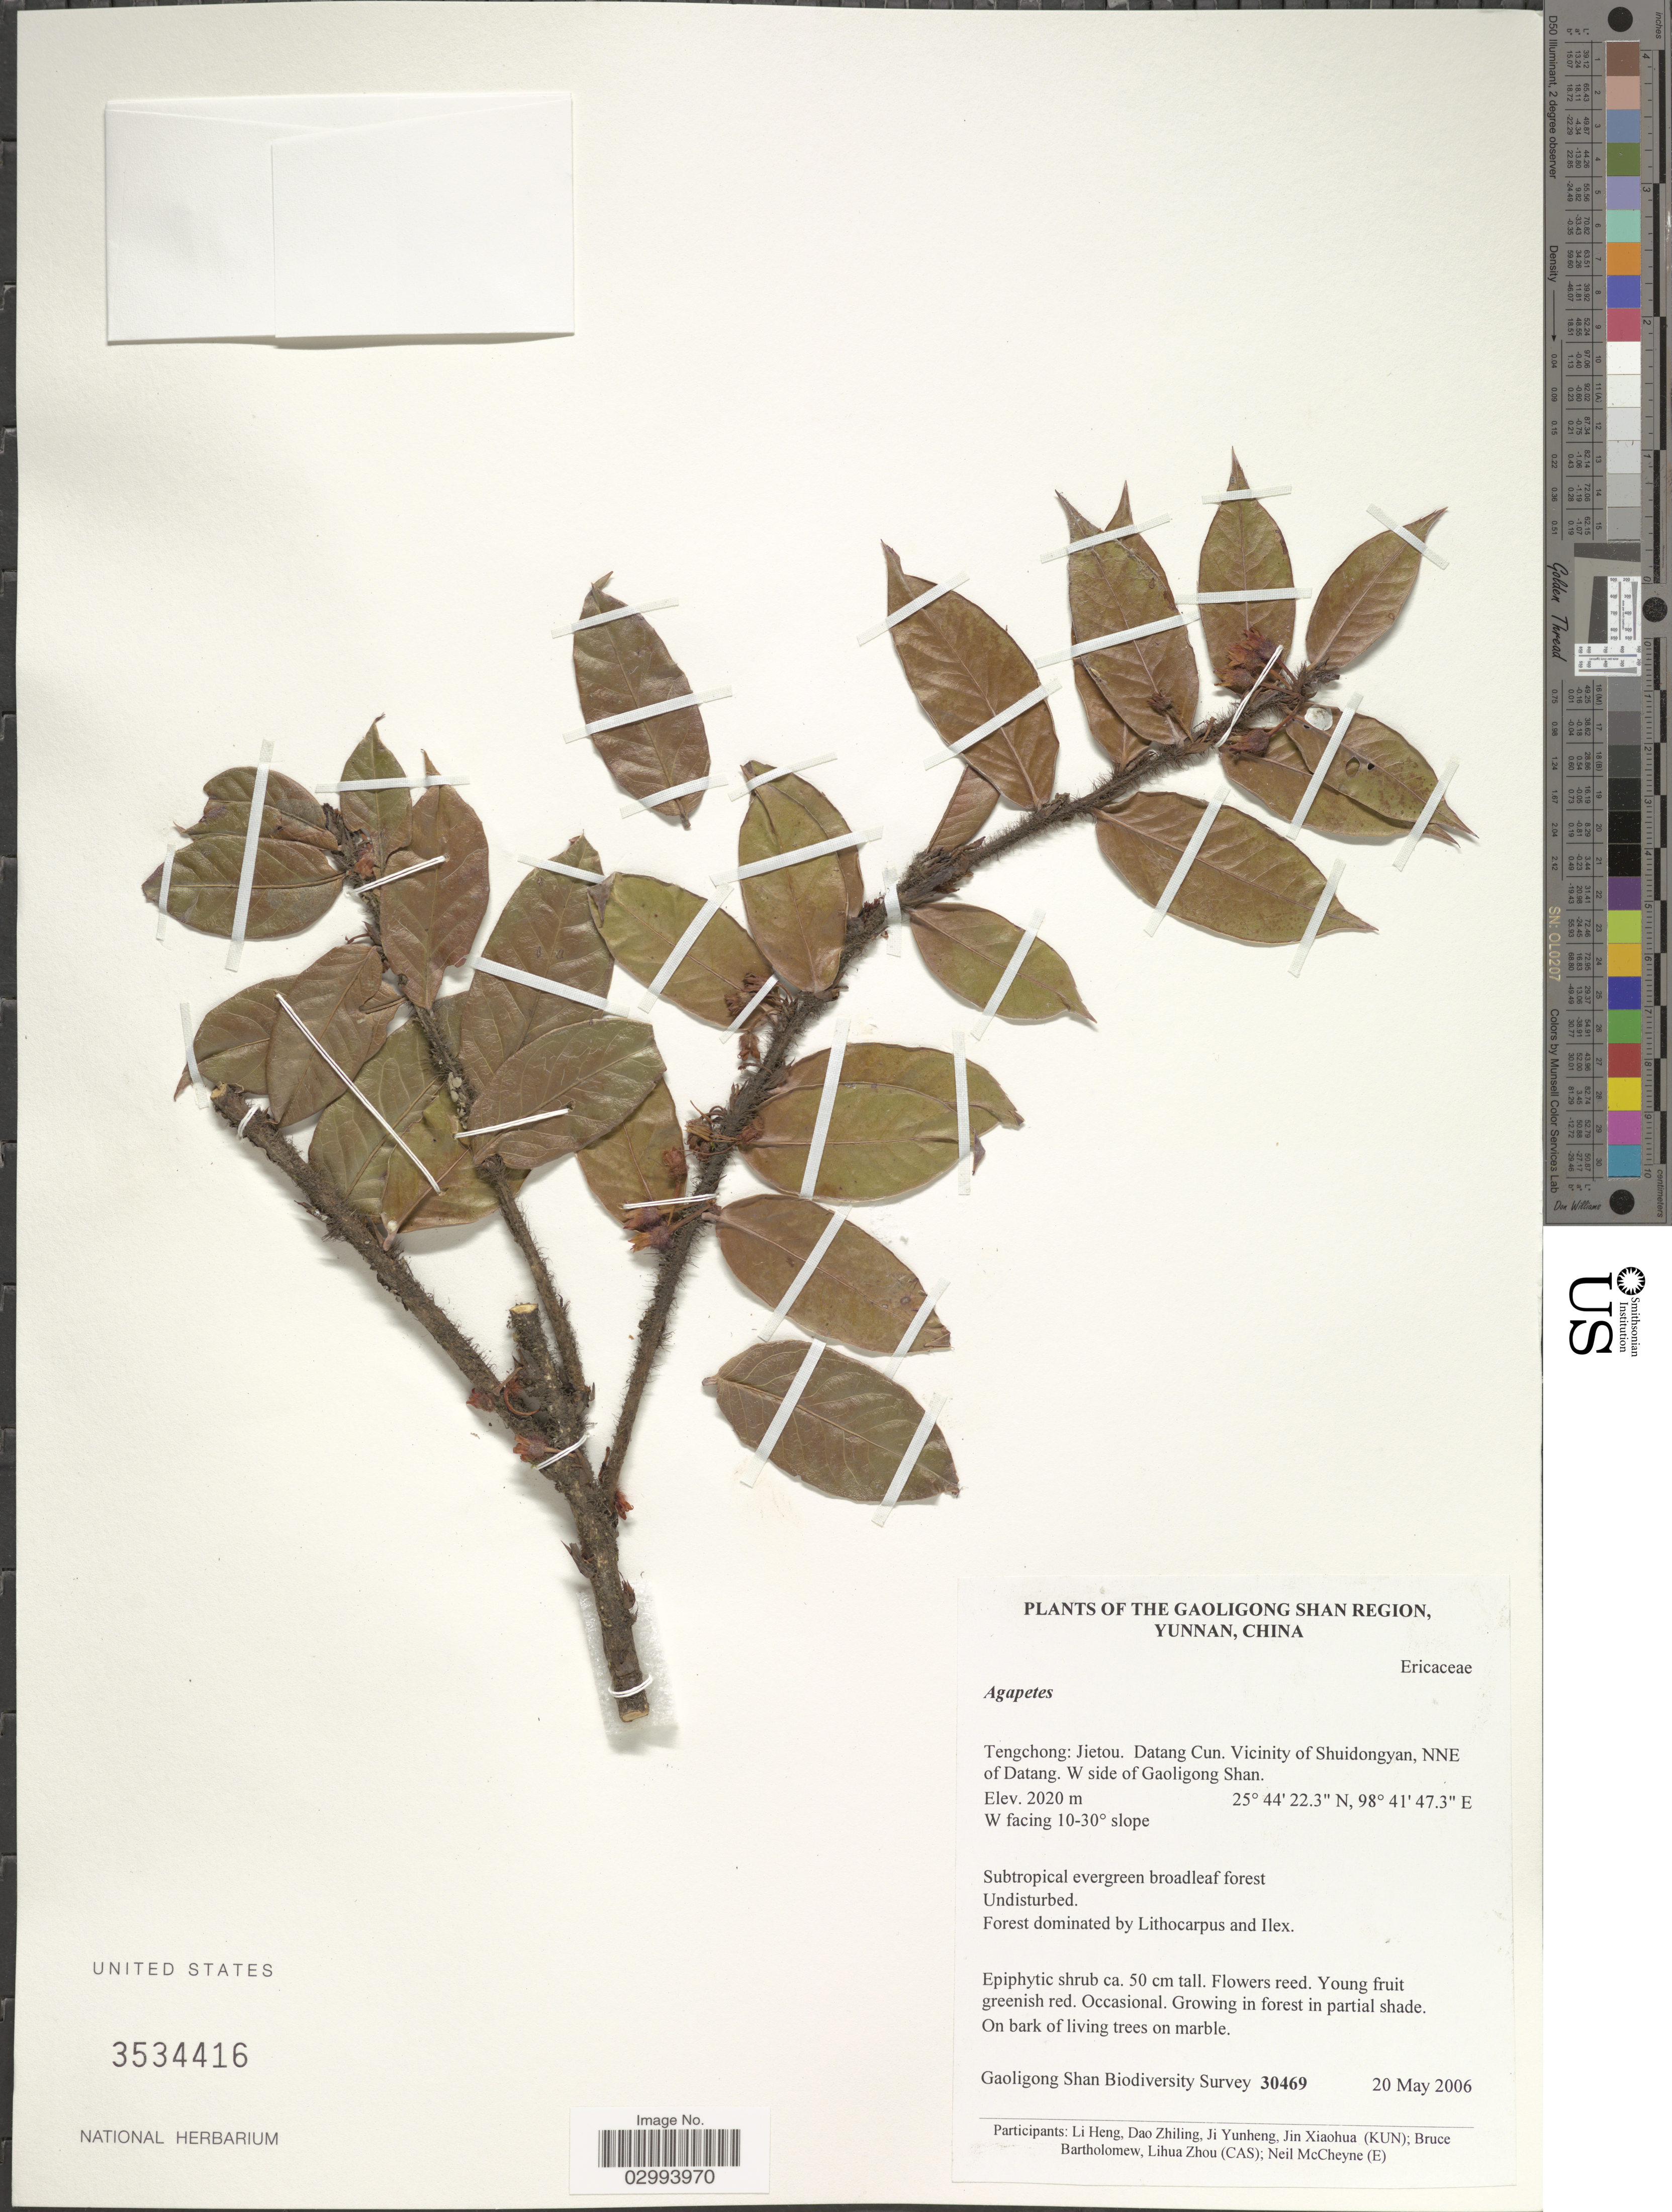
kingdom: Plantae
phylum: Tracheophyta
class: Magnoliopsida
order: Ericales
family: Ericaceae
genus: Agapetes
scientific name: Agapetes hosseana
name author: Diels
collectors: Gaoligong Shan Biodiversity Survey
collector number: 30469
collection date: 2006-05-20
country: China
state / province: Yunnan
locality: The Gaoligong Shan Region, Yunnan. Tengchong: Jietou. Datang Cun. Vicinity of Shuidongyan, NNE of Datang. W side of Gaoligong Shan. W facing 10-30º slope.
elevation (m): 2020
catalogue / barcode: US 3534416